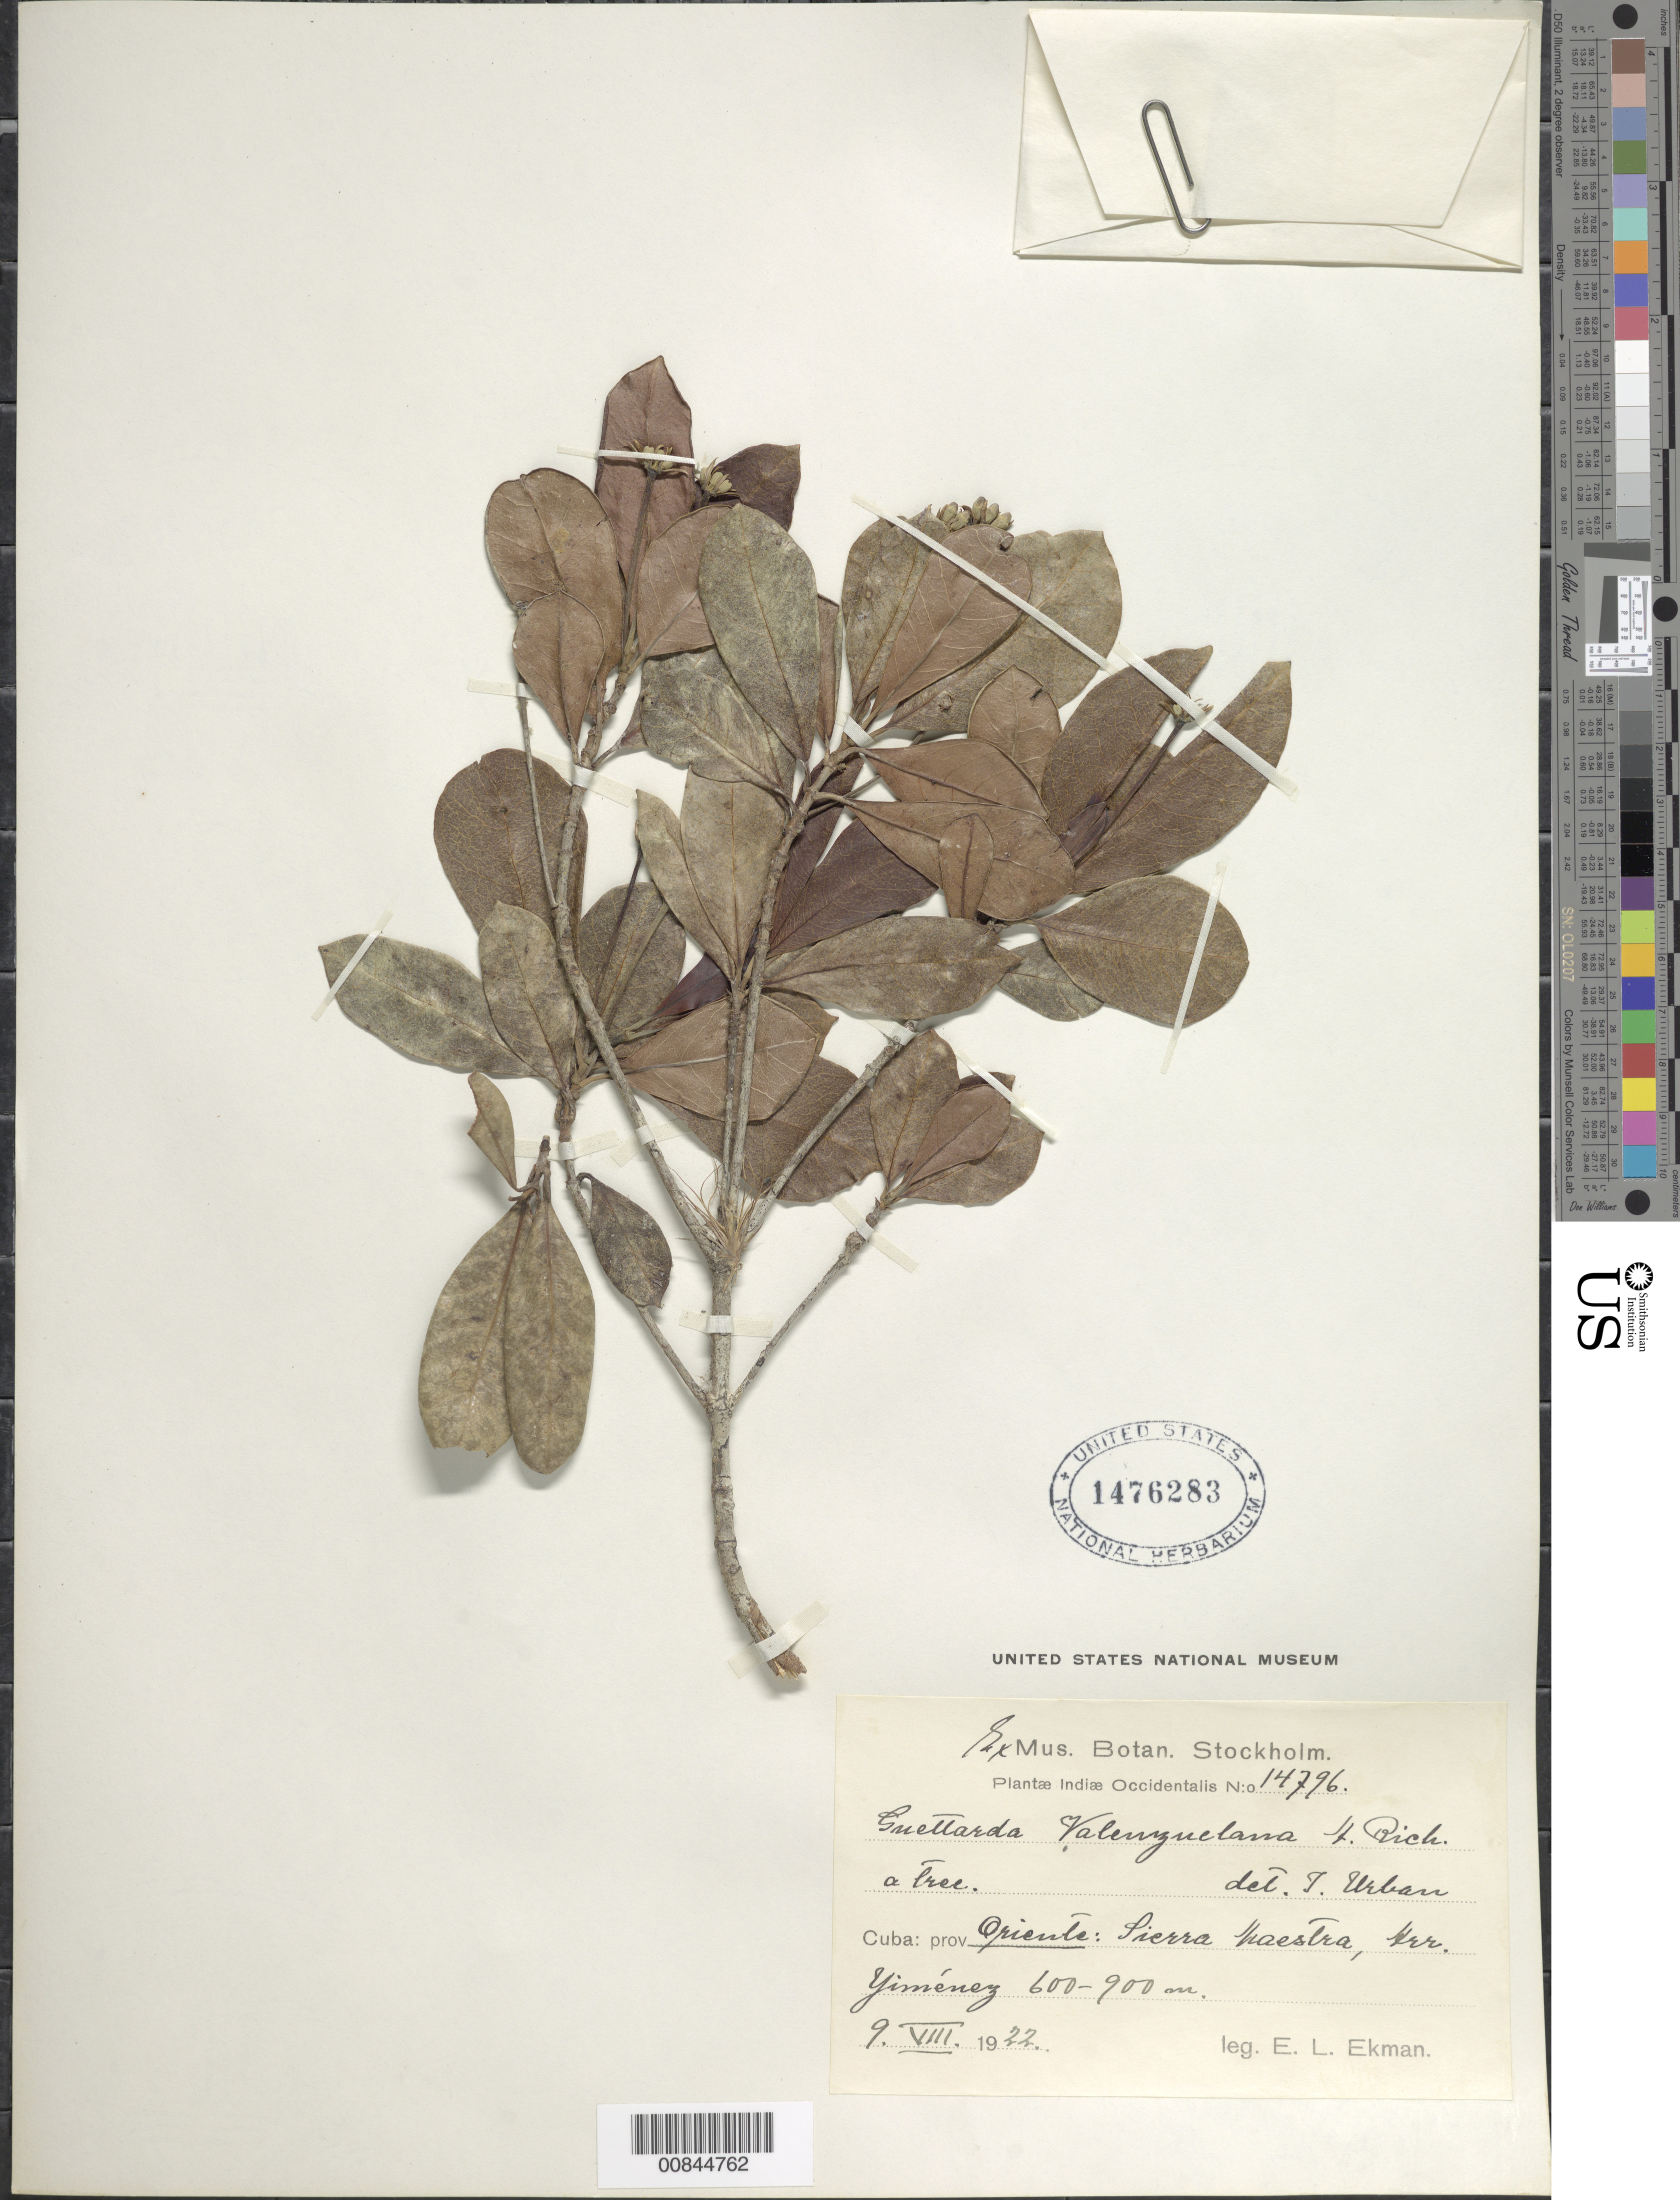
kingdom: Plantae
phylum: Tracheophyta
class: Magnoliopsida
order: Gentianales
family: Rubiaceae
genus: Guettarda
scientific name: Guettarda valenzuelana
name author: A. Rich.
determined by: Urban, Ignatz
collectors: E. L. Ekman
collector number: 14796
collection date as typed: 09 Aug 1922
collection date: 1922-08-09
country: Cuba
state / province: Oriente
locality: Sierra Maestra, Yiménez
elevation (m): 600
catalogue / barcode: US 1476283